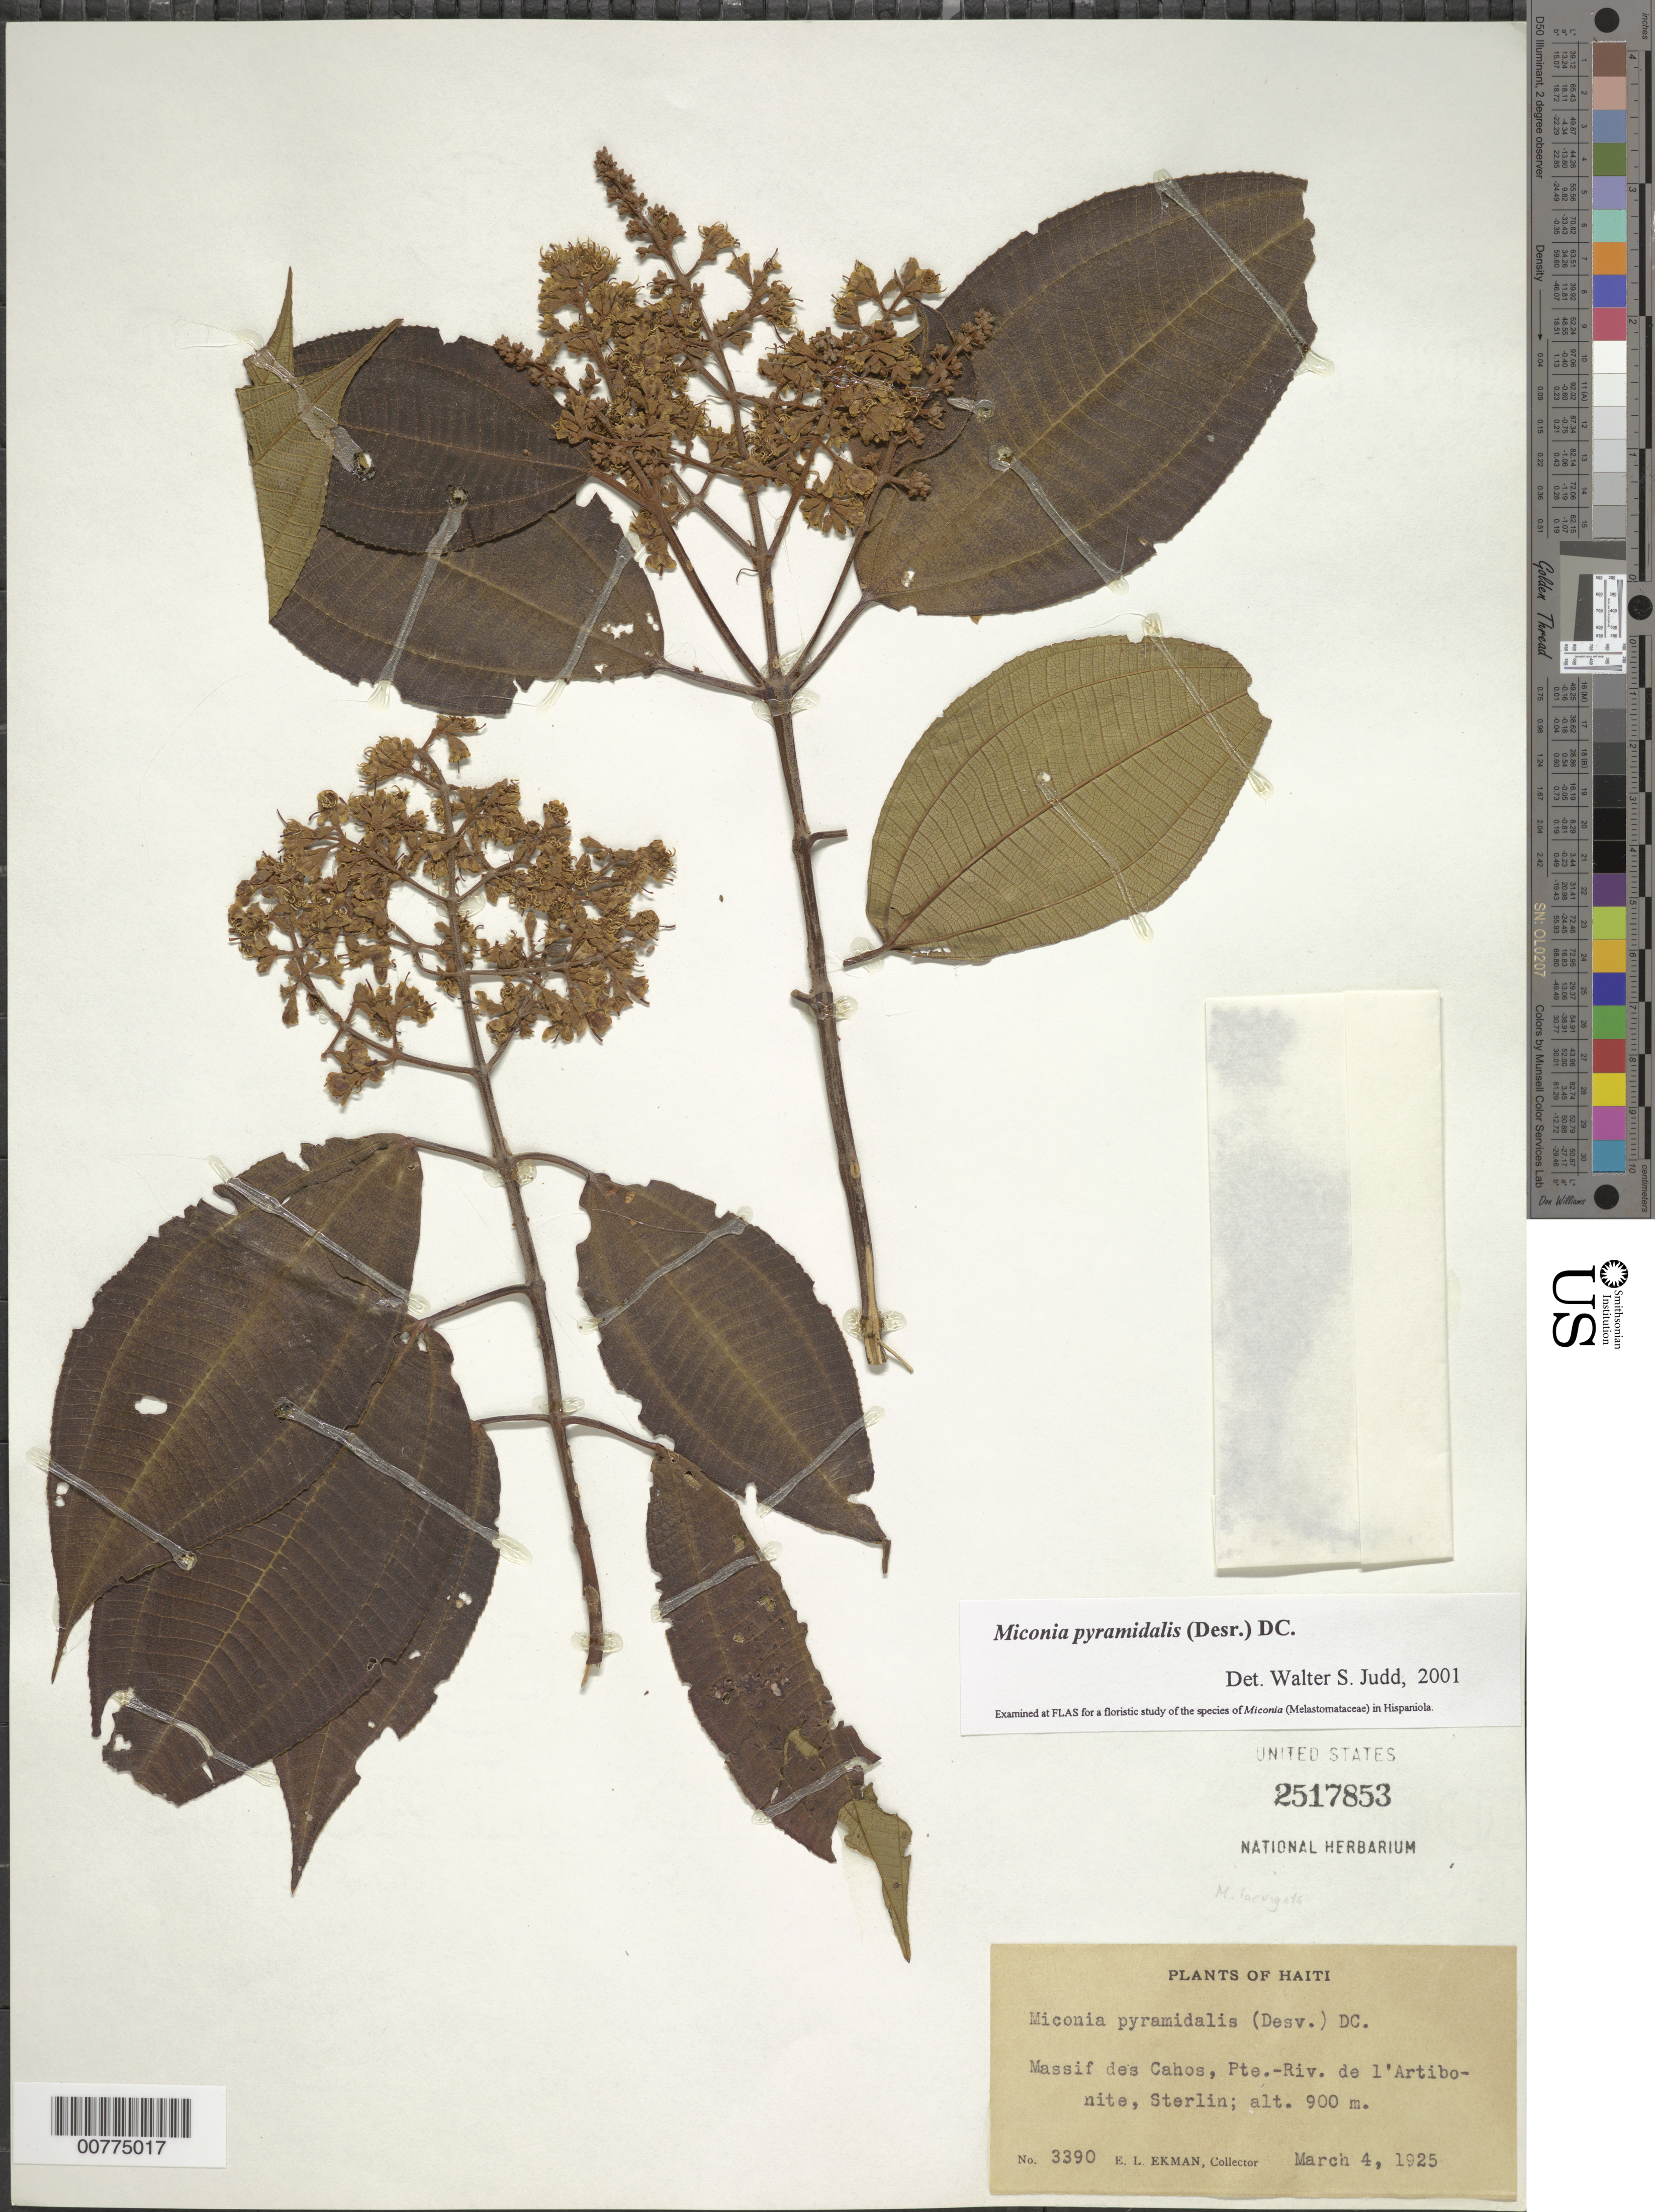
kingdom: Plantae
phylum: Tracheophyta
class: Magnoliopsida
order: Myrtales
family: Melastomataceae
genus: Miconia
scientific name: Miconia pyramidalis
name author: (Desr.) DC.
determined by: Judd, Walter S.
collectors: E. L. Ekman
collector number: H 3390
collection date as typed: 04 Mar 1925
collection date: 1925-03-04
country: Haiti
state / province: Artibonite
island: Hispaniola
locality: Massif des Cahos, Pte-Riv., Sterlin.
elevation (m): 900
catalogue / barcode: US 2517853